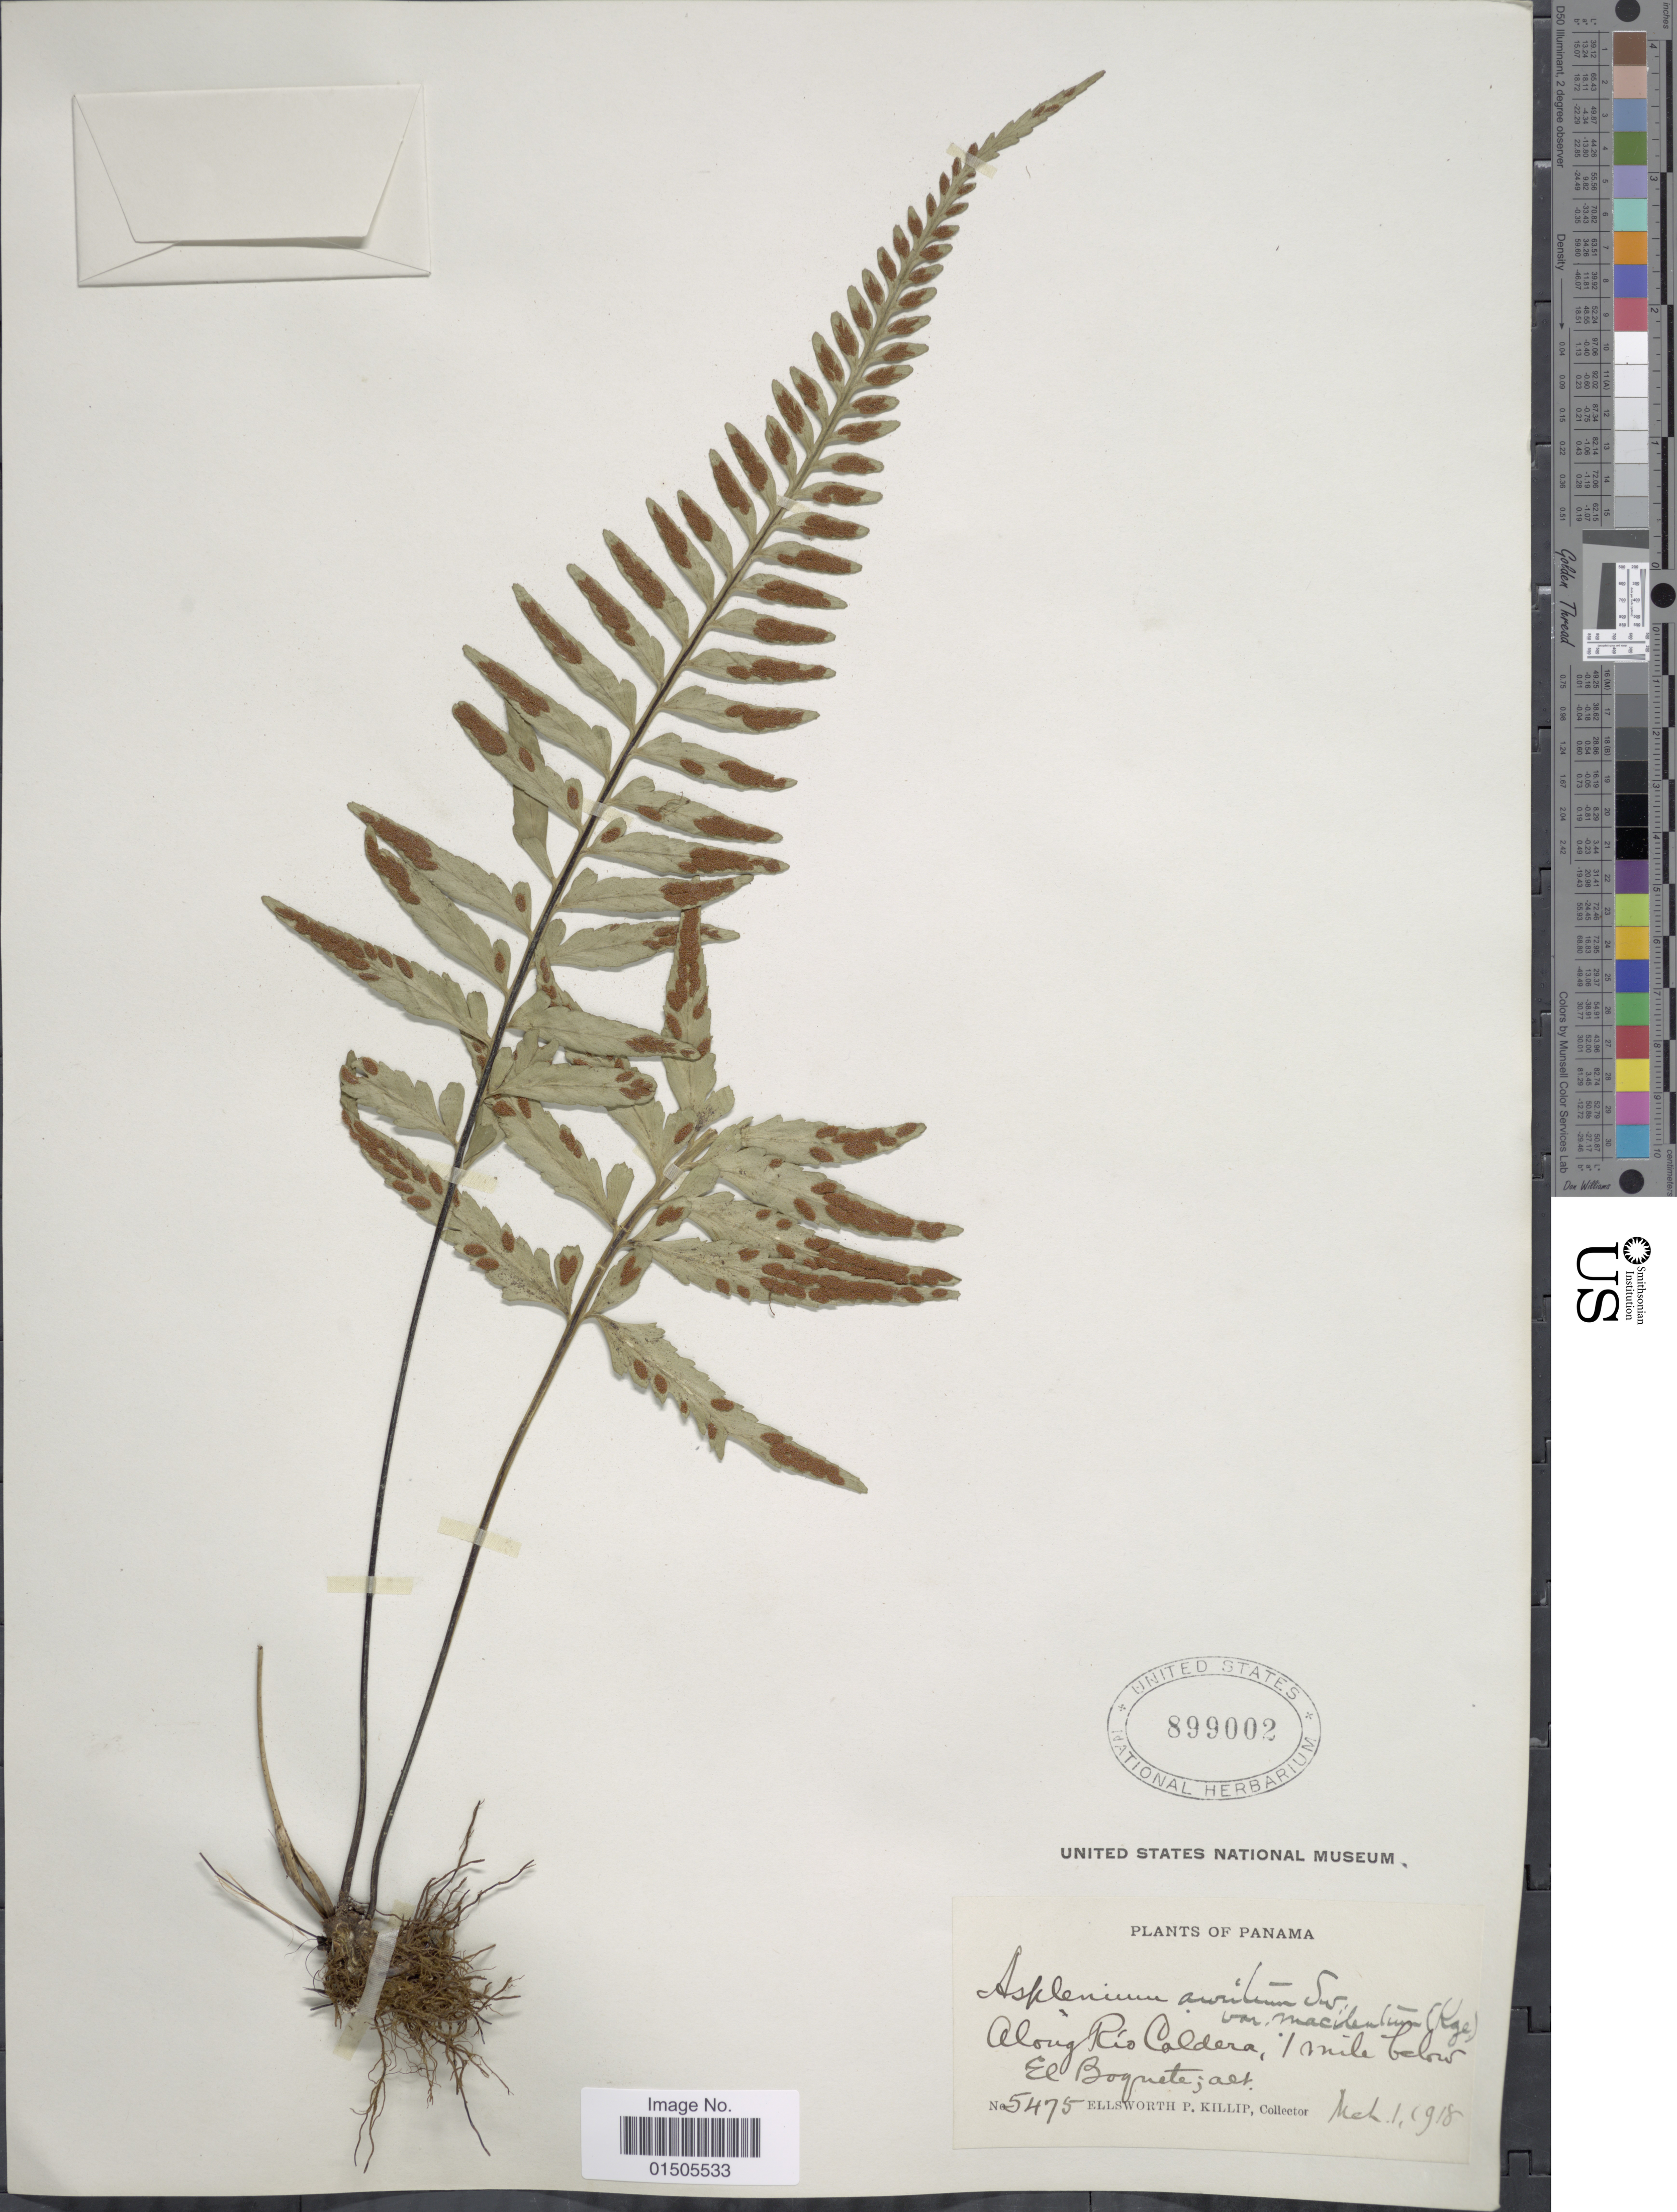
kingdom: Plantae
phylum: Tracheophyta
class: Polypodiopsida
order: Polypodiales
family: Aspleniaceae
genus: Asplenium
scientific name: Asplenium auritum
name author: Sw.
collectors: E. P. Killip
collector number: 5475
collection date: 1918-03-01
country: Panama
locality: Along Rio Caldera, 1 mile below El Boquete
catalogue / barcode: US 899002